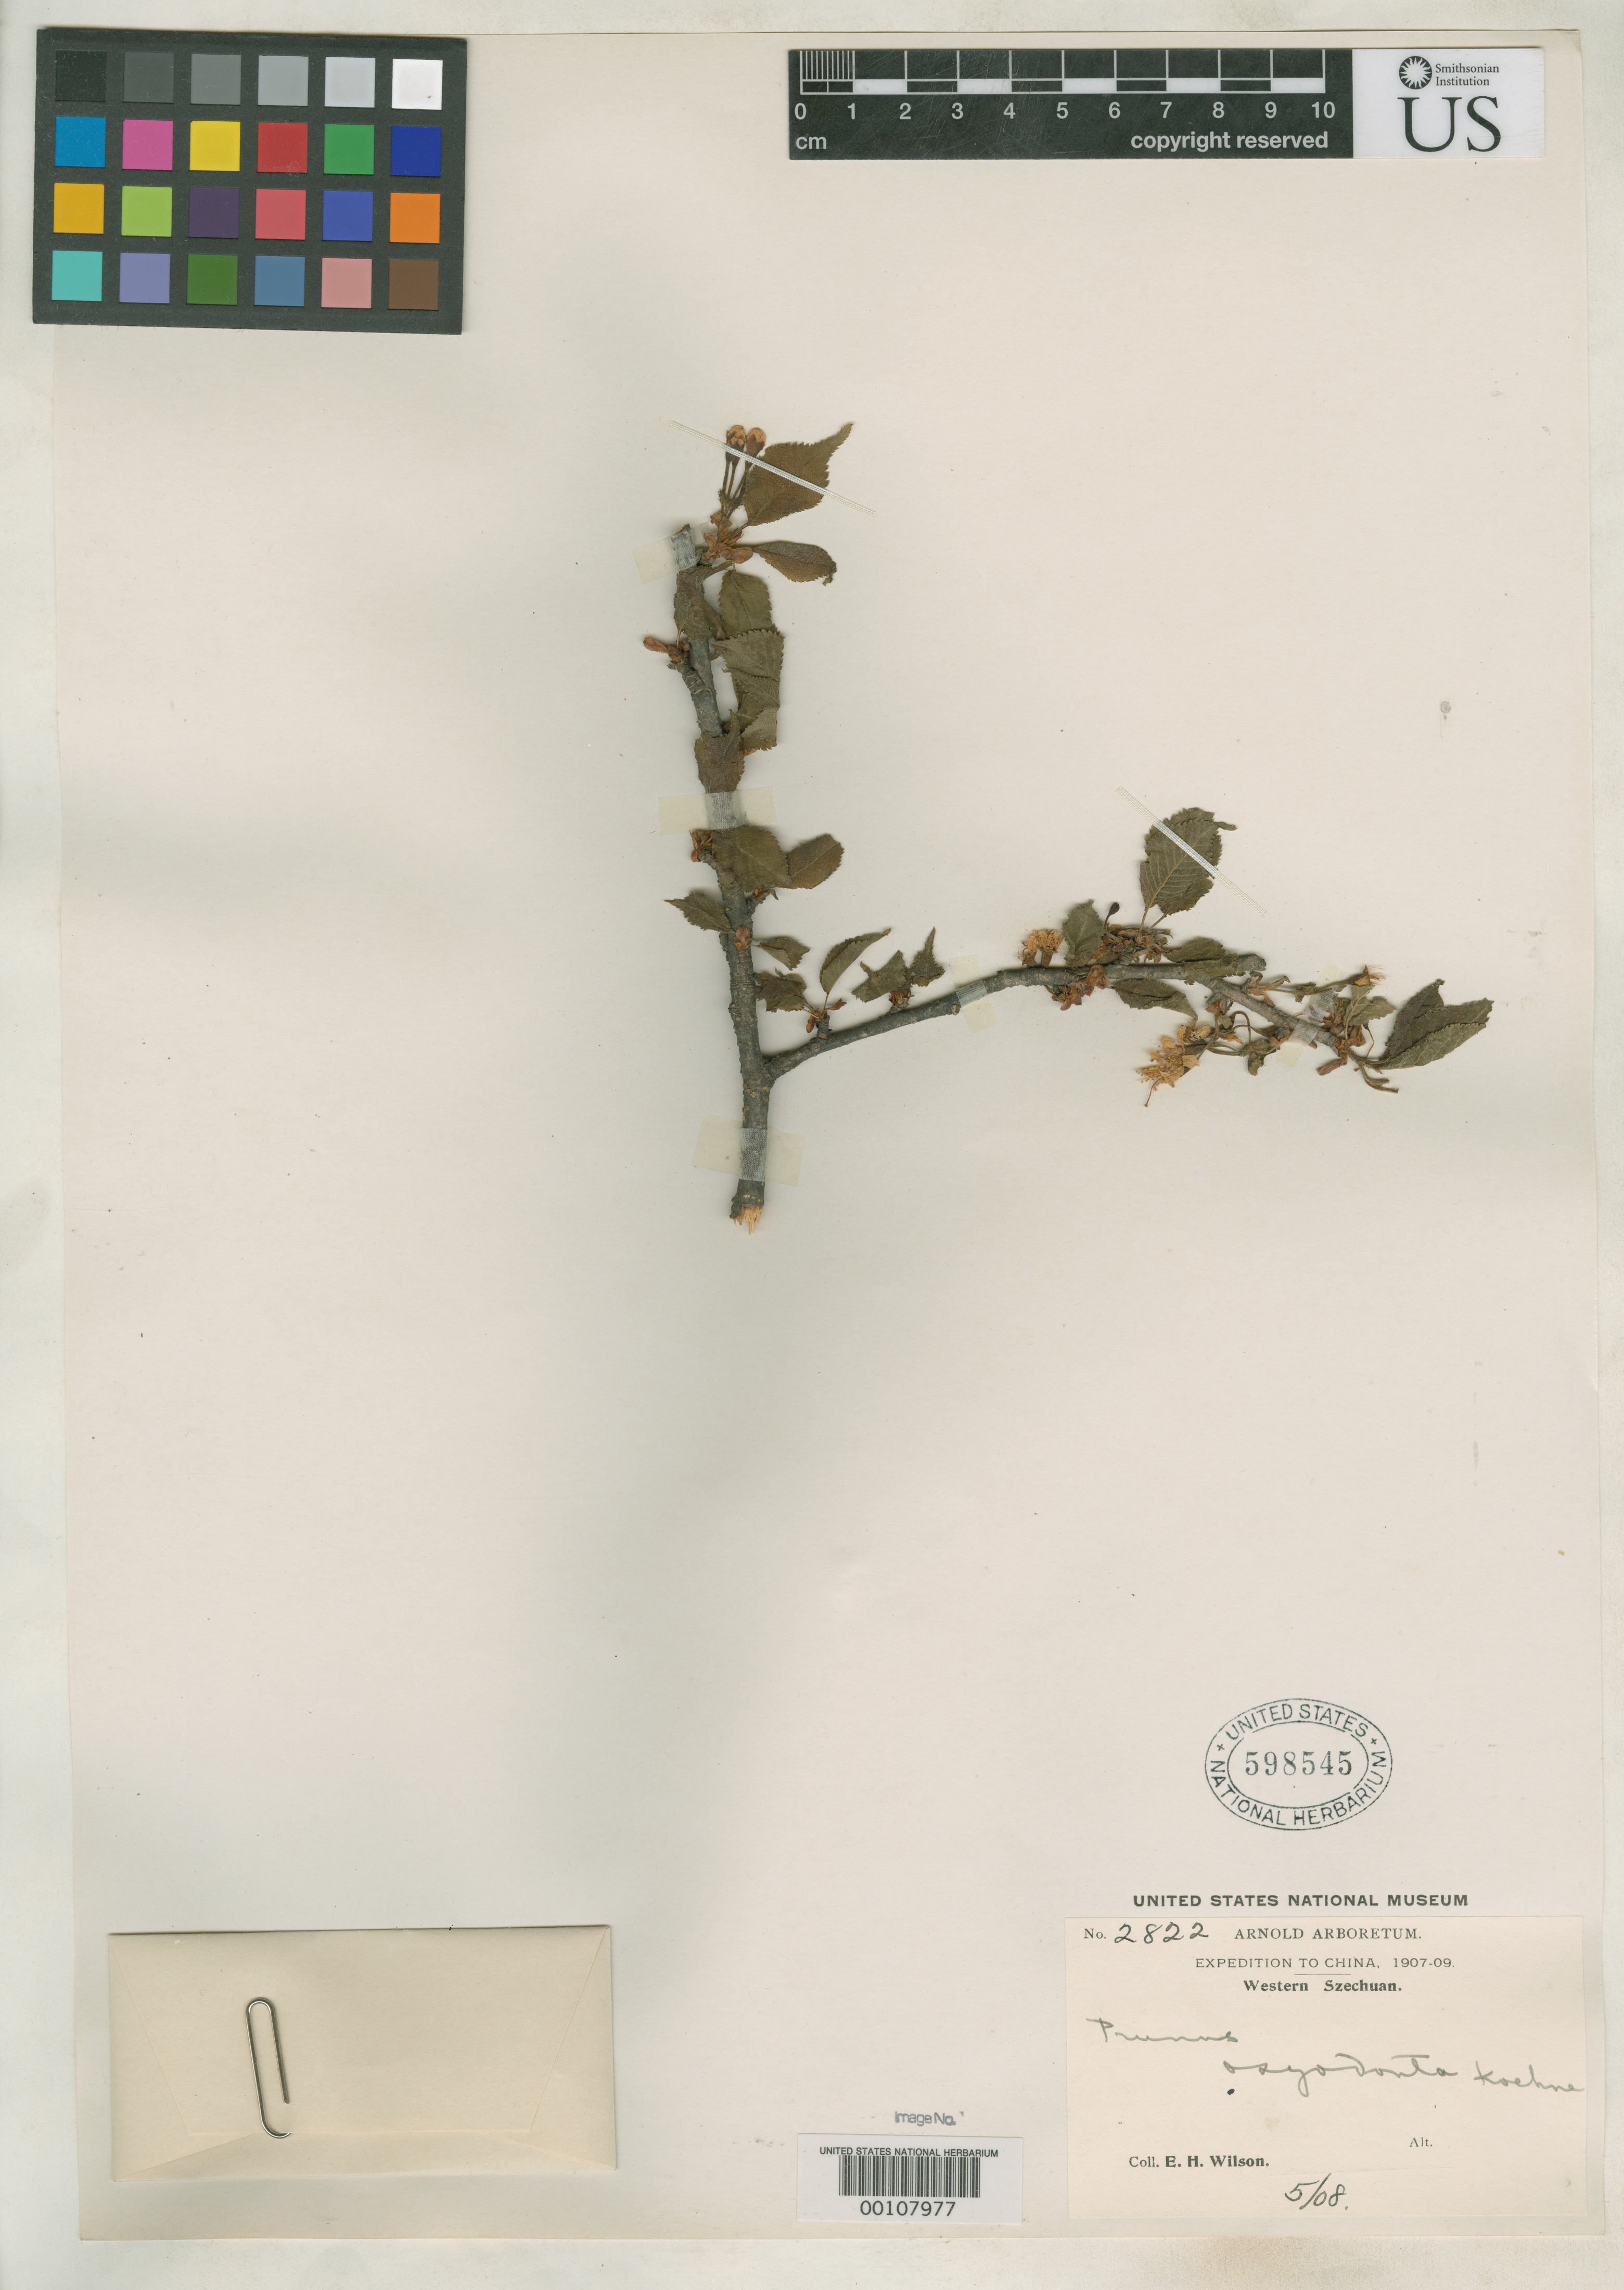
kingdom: Plantae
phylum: Tracheophyta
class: Magnoliopsida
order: Rosales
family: Rosaceae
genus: Prunus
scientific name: Prunus oxyodonta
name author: Koehne in Sarg.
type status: Isotype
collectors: E. H. Wilson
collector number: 2822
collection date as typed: May 1908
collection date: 1908-05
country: China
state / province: Sichuan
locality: Ta-hsiang-ling, Ching-chi Hsien.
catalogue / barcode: US 598545